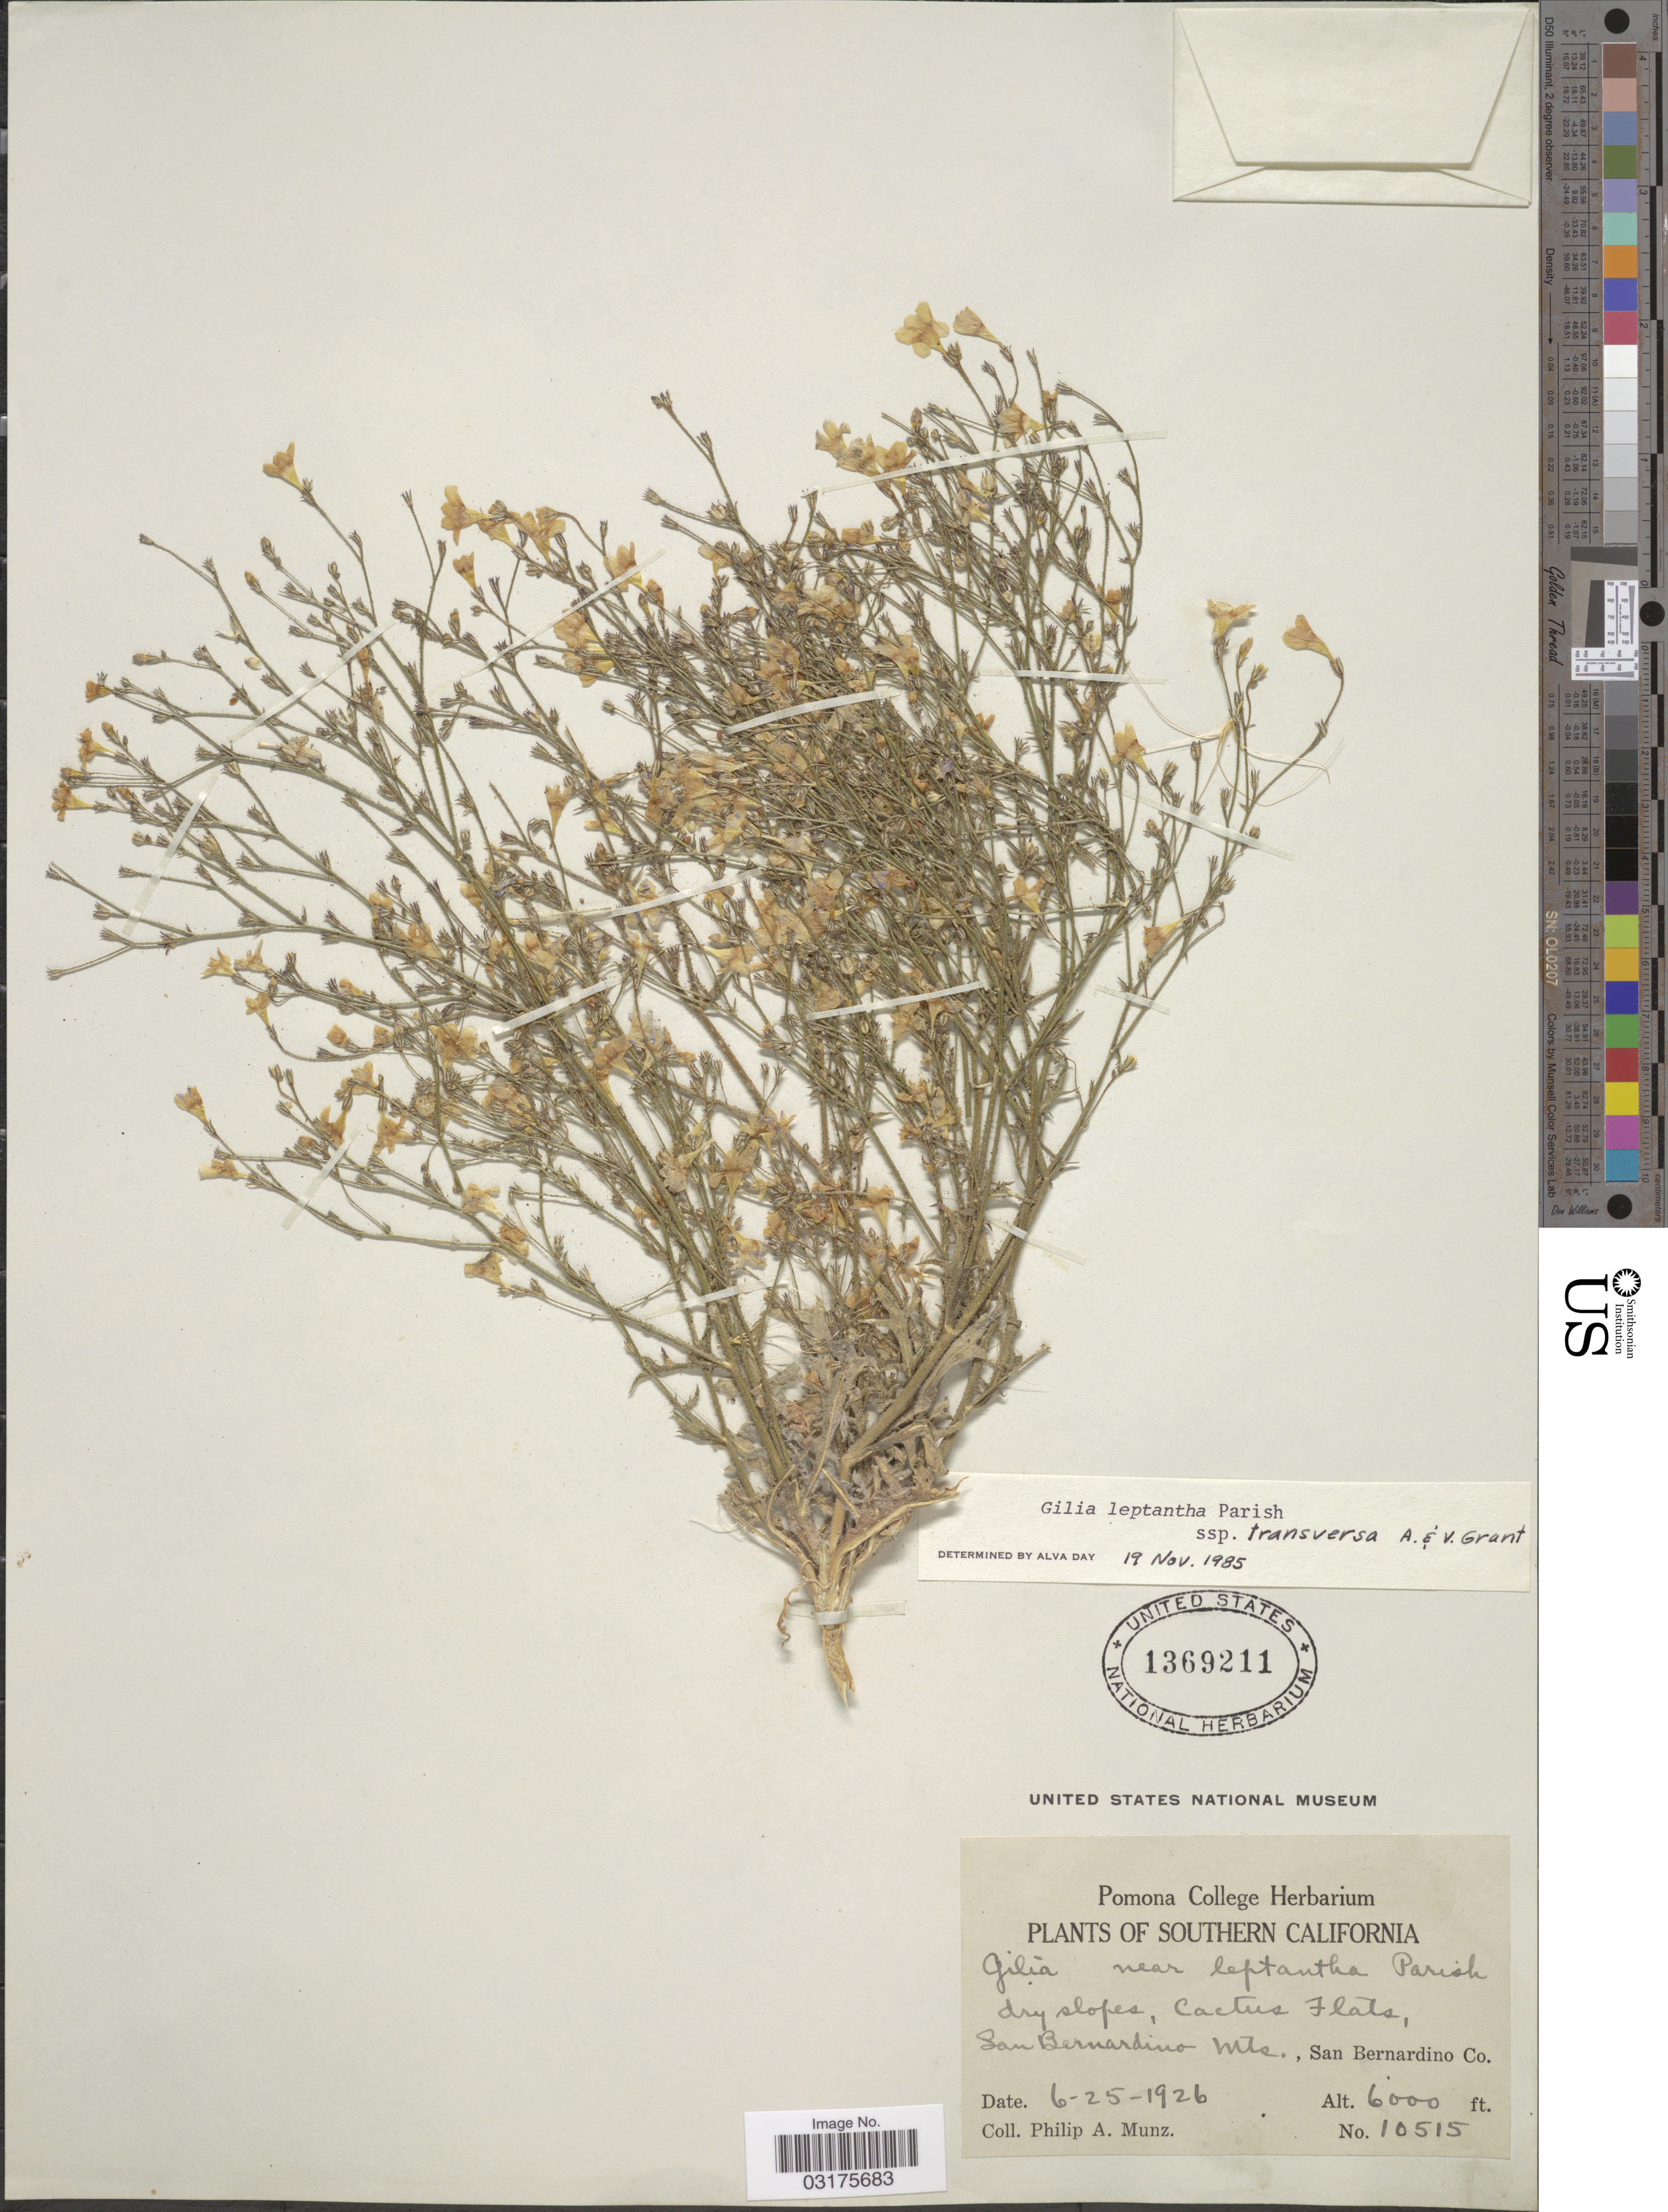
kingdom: Plantae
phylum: Tracheophyta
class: Magnoliopsida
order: Ericales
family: Polemoniaceae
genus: Gilia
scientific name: Gilia leptantha subsp. transversa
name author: A.D. Grant & V.E. Grant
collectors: P. A. Munz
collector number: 10515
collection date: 1926-06-25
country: United States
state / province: California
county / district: San Bernardino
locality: Southern California. San Bernardino Mts., San Bernardino Co.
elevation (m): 1829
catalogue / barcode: US 1369211